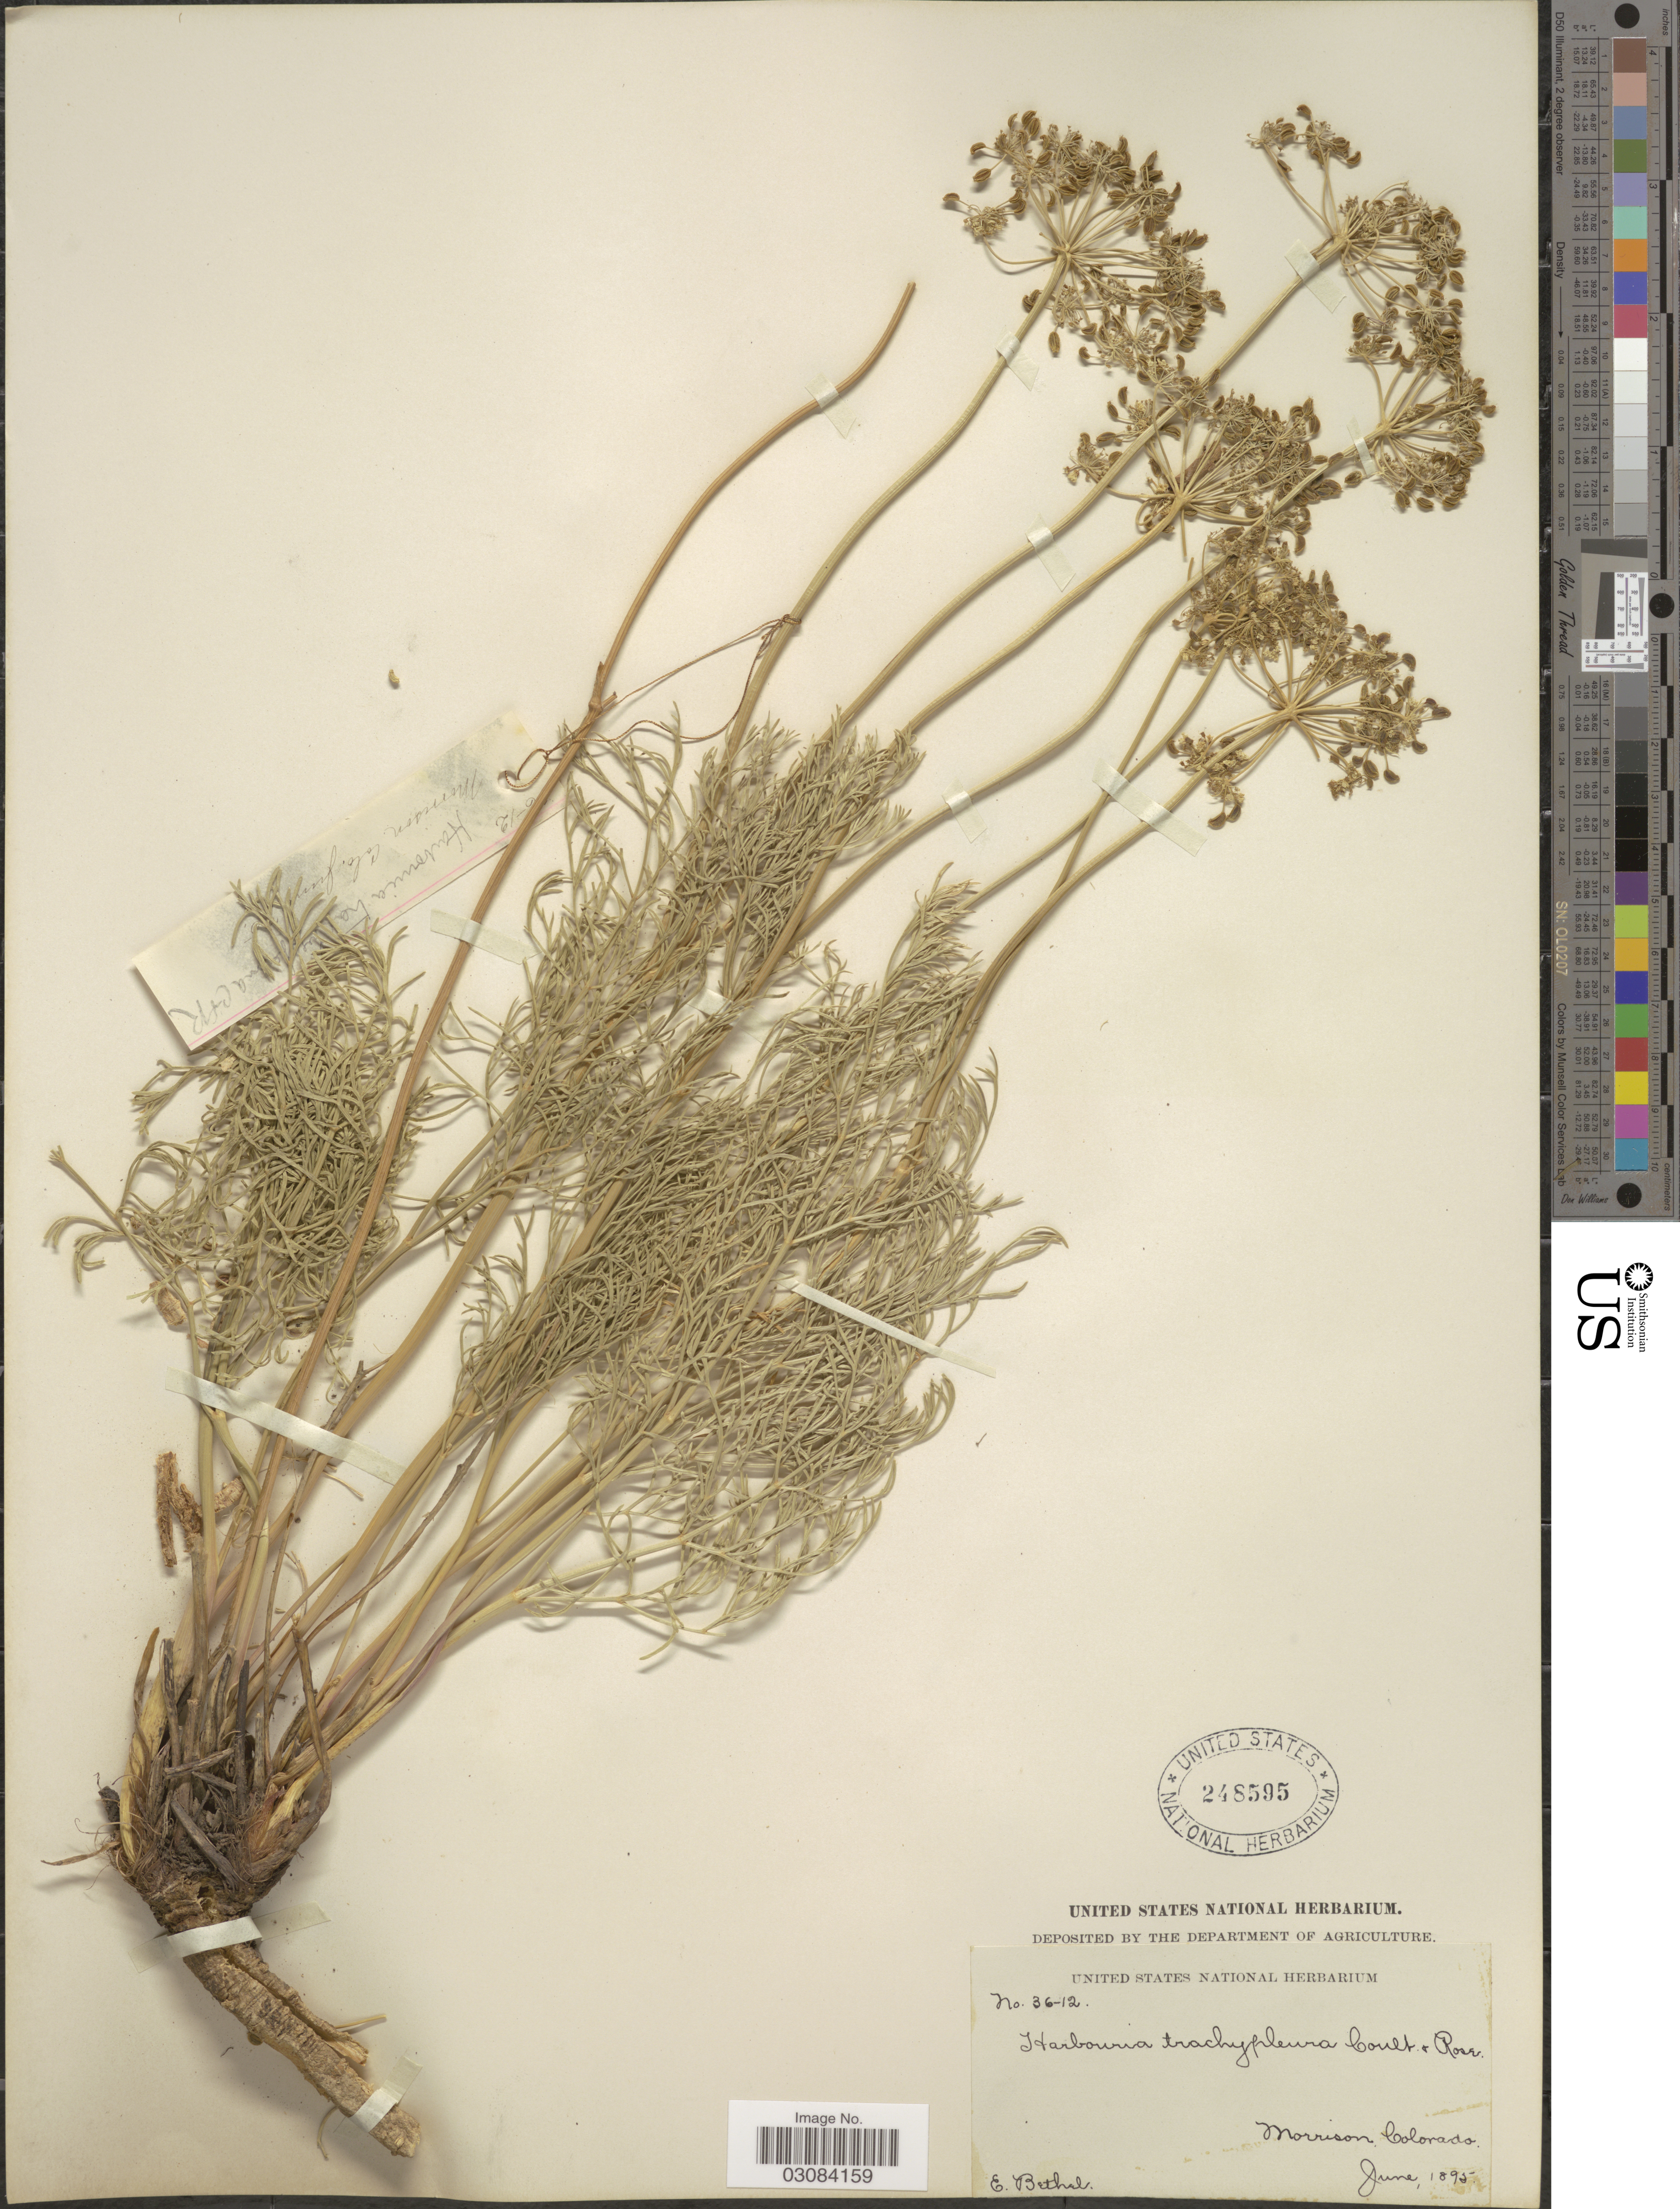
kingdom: Plantae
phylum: Tracheophyta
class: Magnoliopsida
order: Apiales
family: Apiaceae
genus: Harbouria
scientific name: Harbouria trachypleura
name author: (A. Gray) J.M. Coult. & Rose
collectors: E. Bethel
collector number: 36-12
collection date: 1895-06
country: United States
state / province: Colorado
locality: Morrison.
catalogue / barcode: US 248595